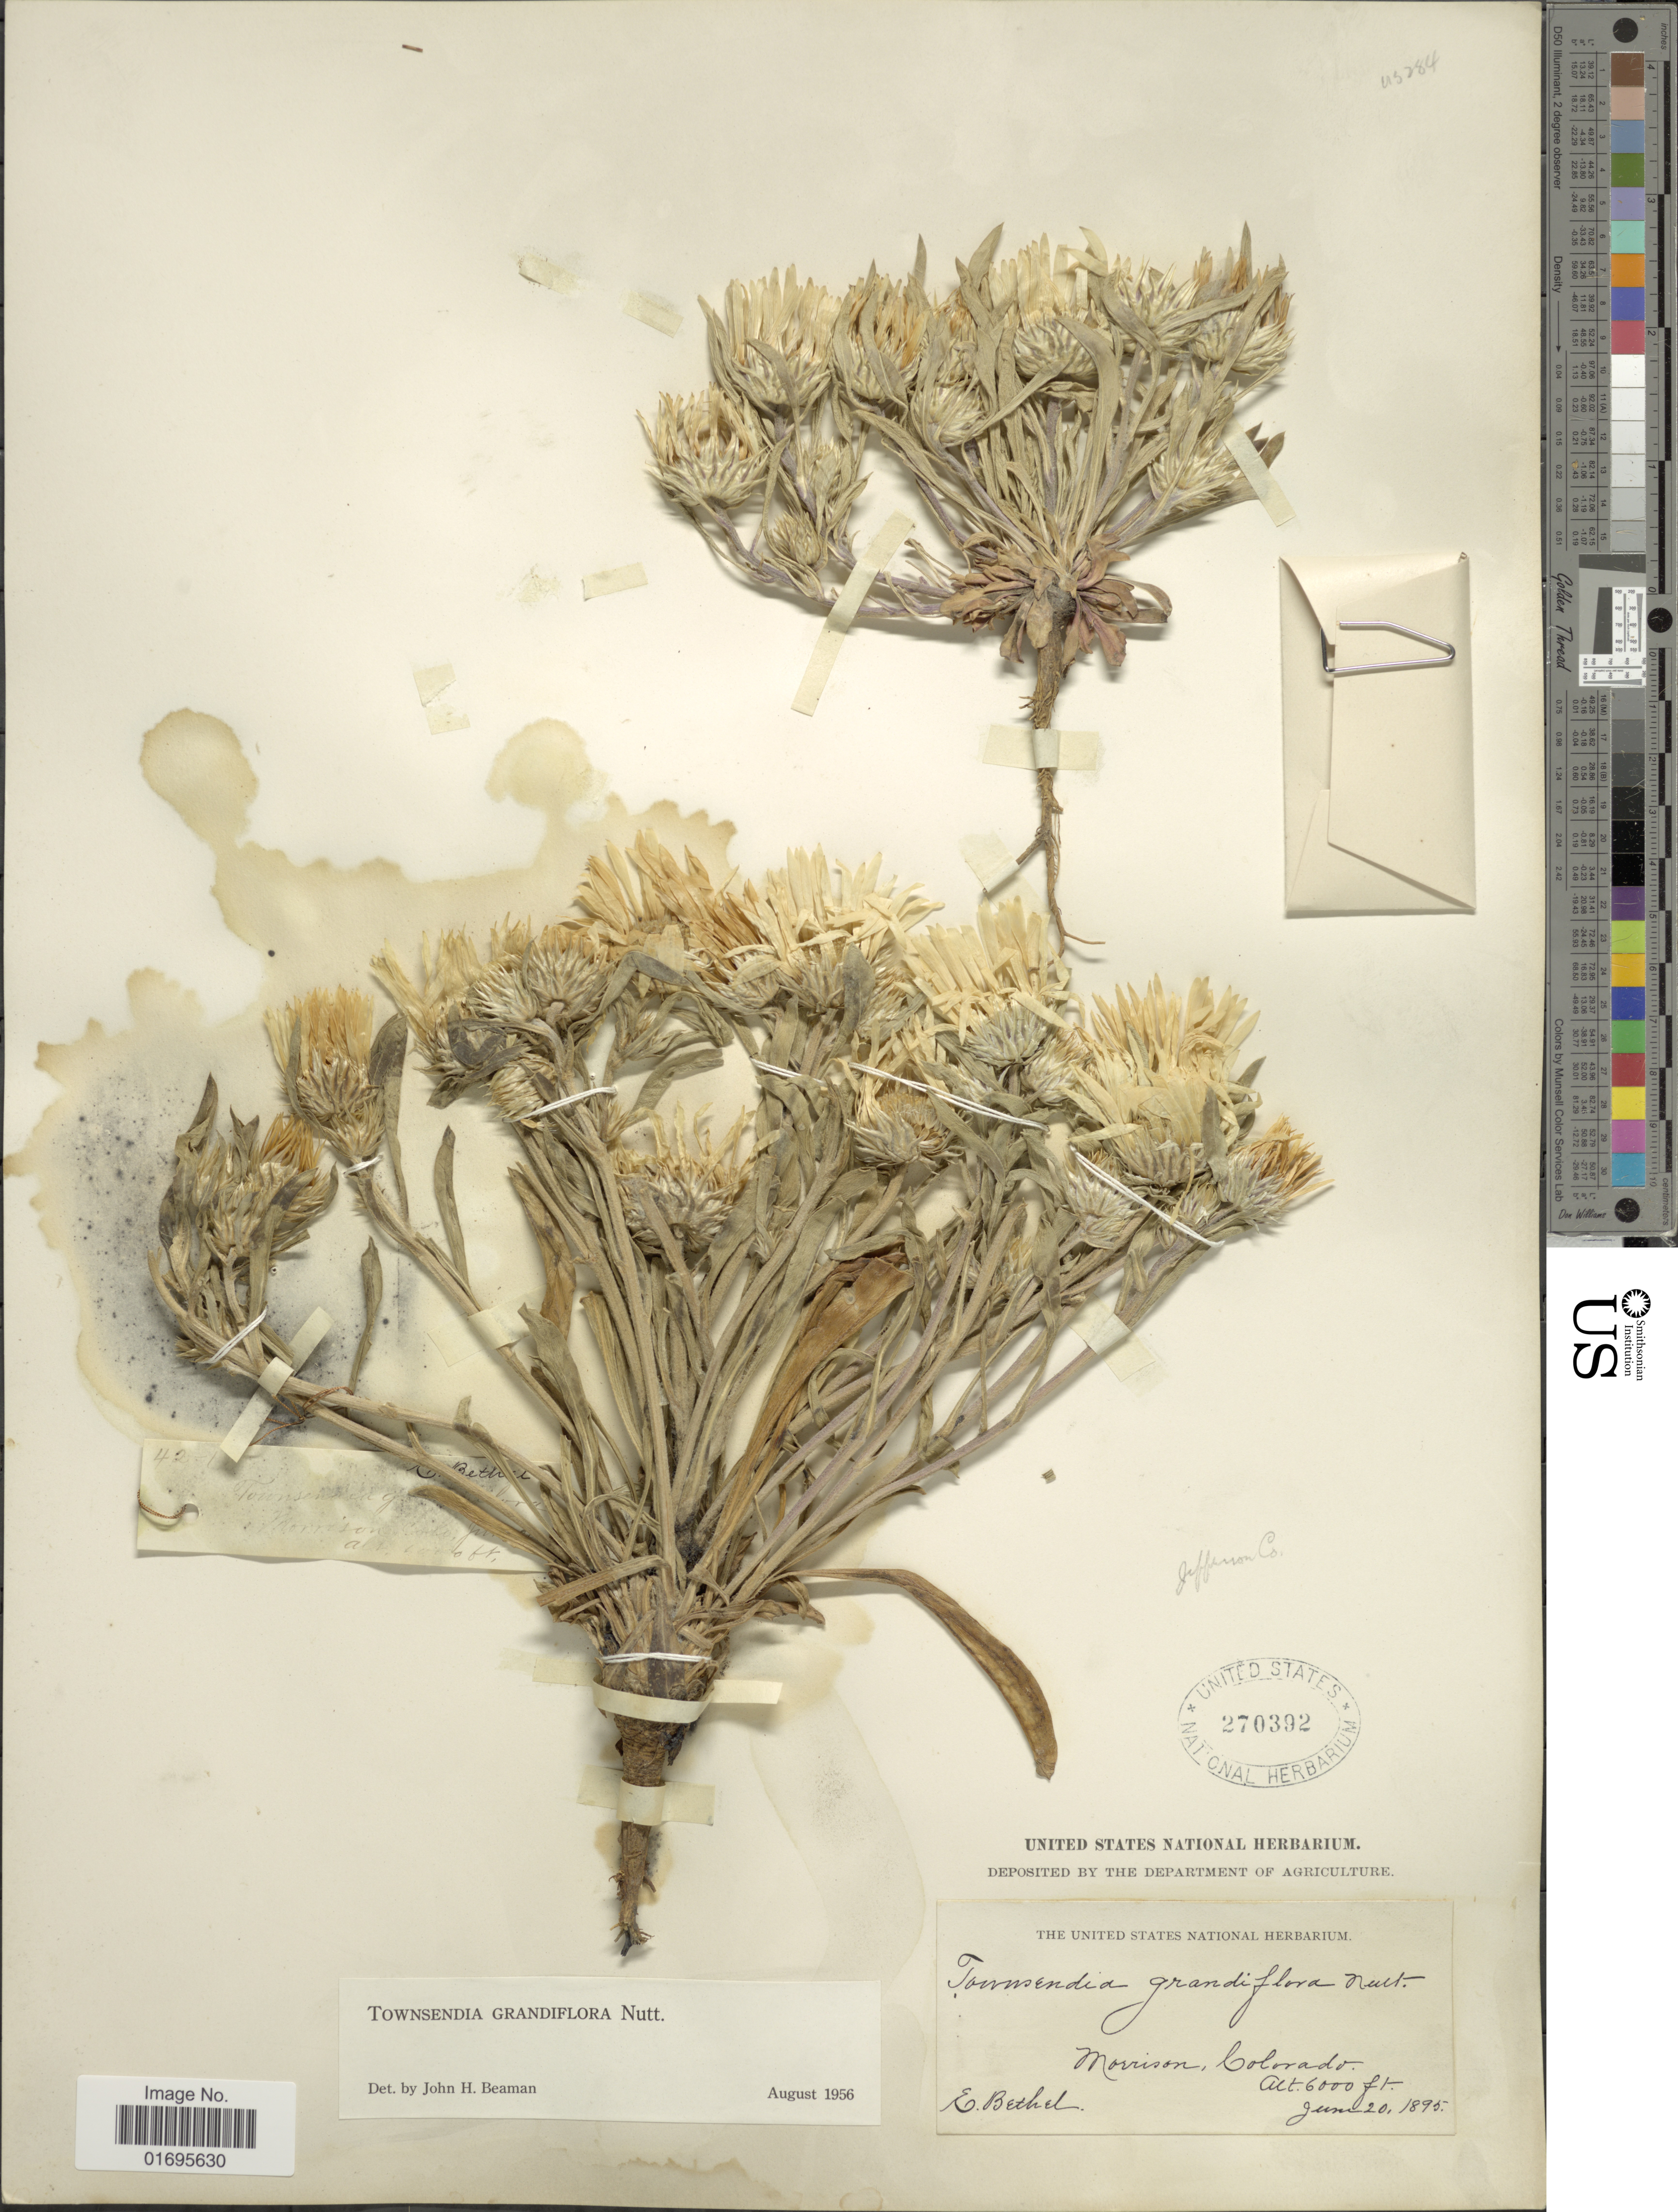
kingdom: Plantae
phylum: Tracheophyta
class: Magnoliopsida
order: Asterales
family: Asteraceae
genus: Townsendia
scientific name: Townsendia grandiflora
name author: Nutt.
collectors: E. Bethel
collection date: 1895-06-20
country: United States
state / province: Colorado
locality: Morrison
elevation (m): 1829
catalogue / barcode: US 270392